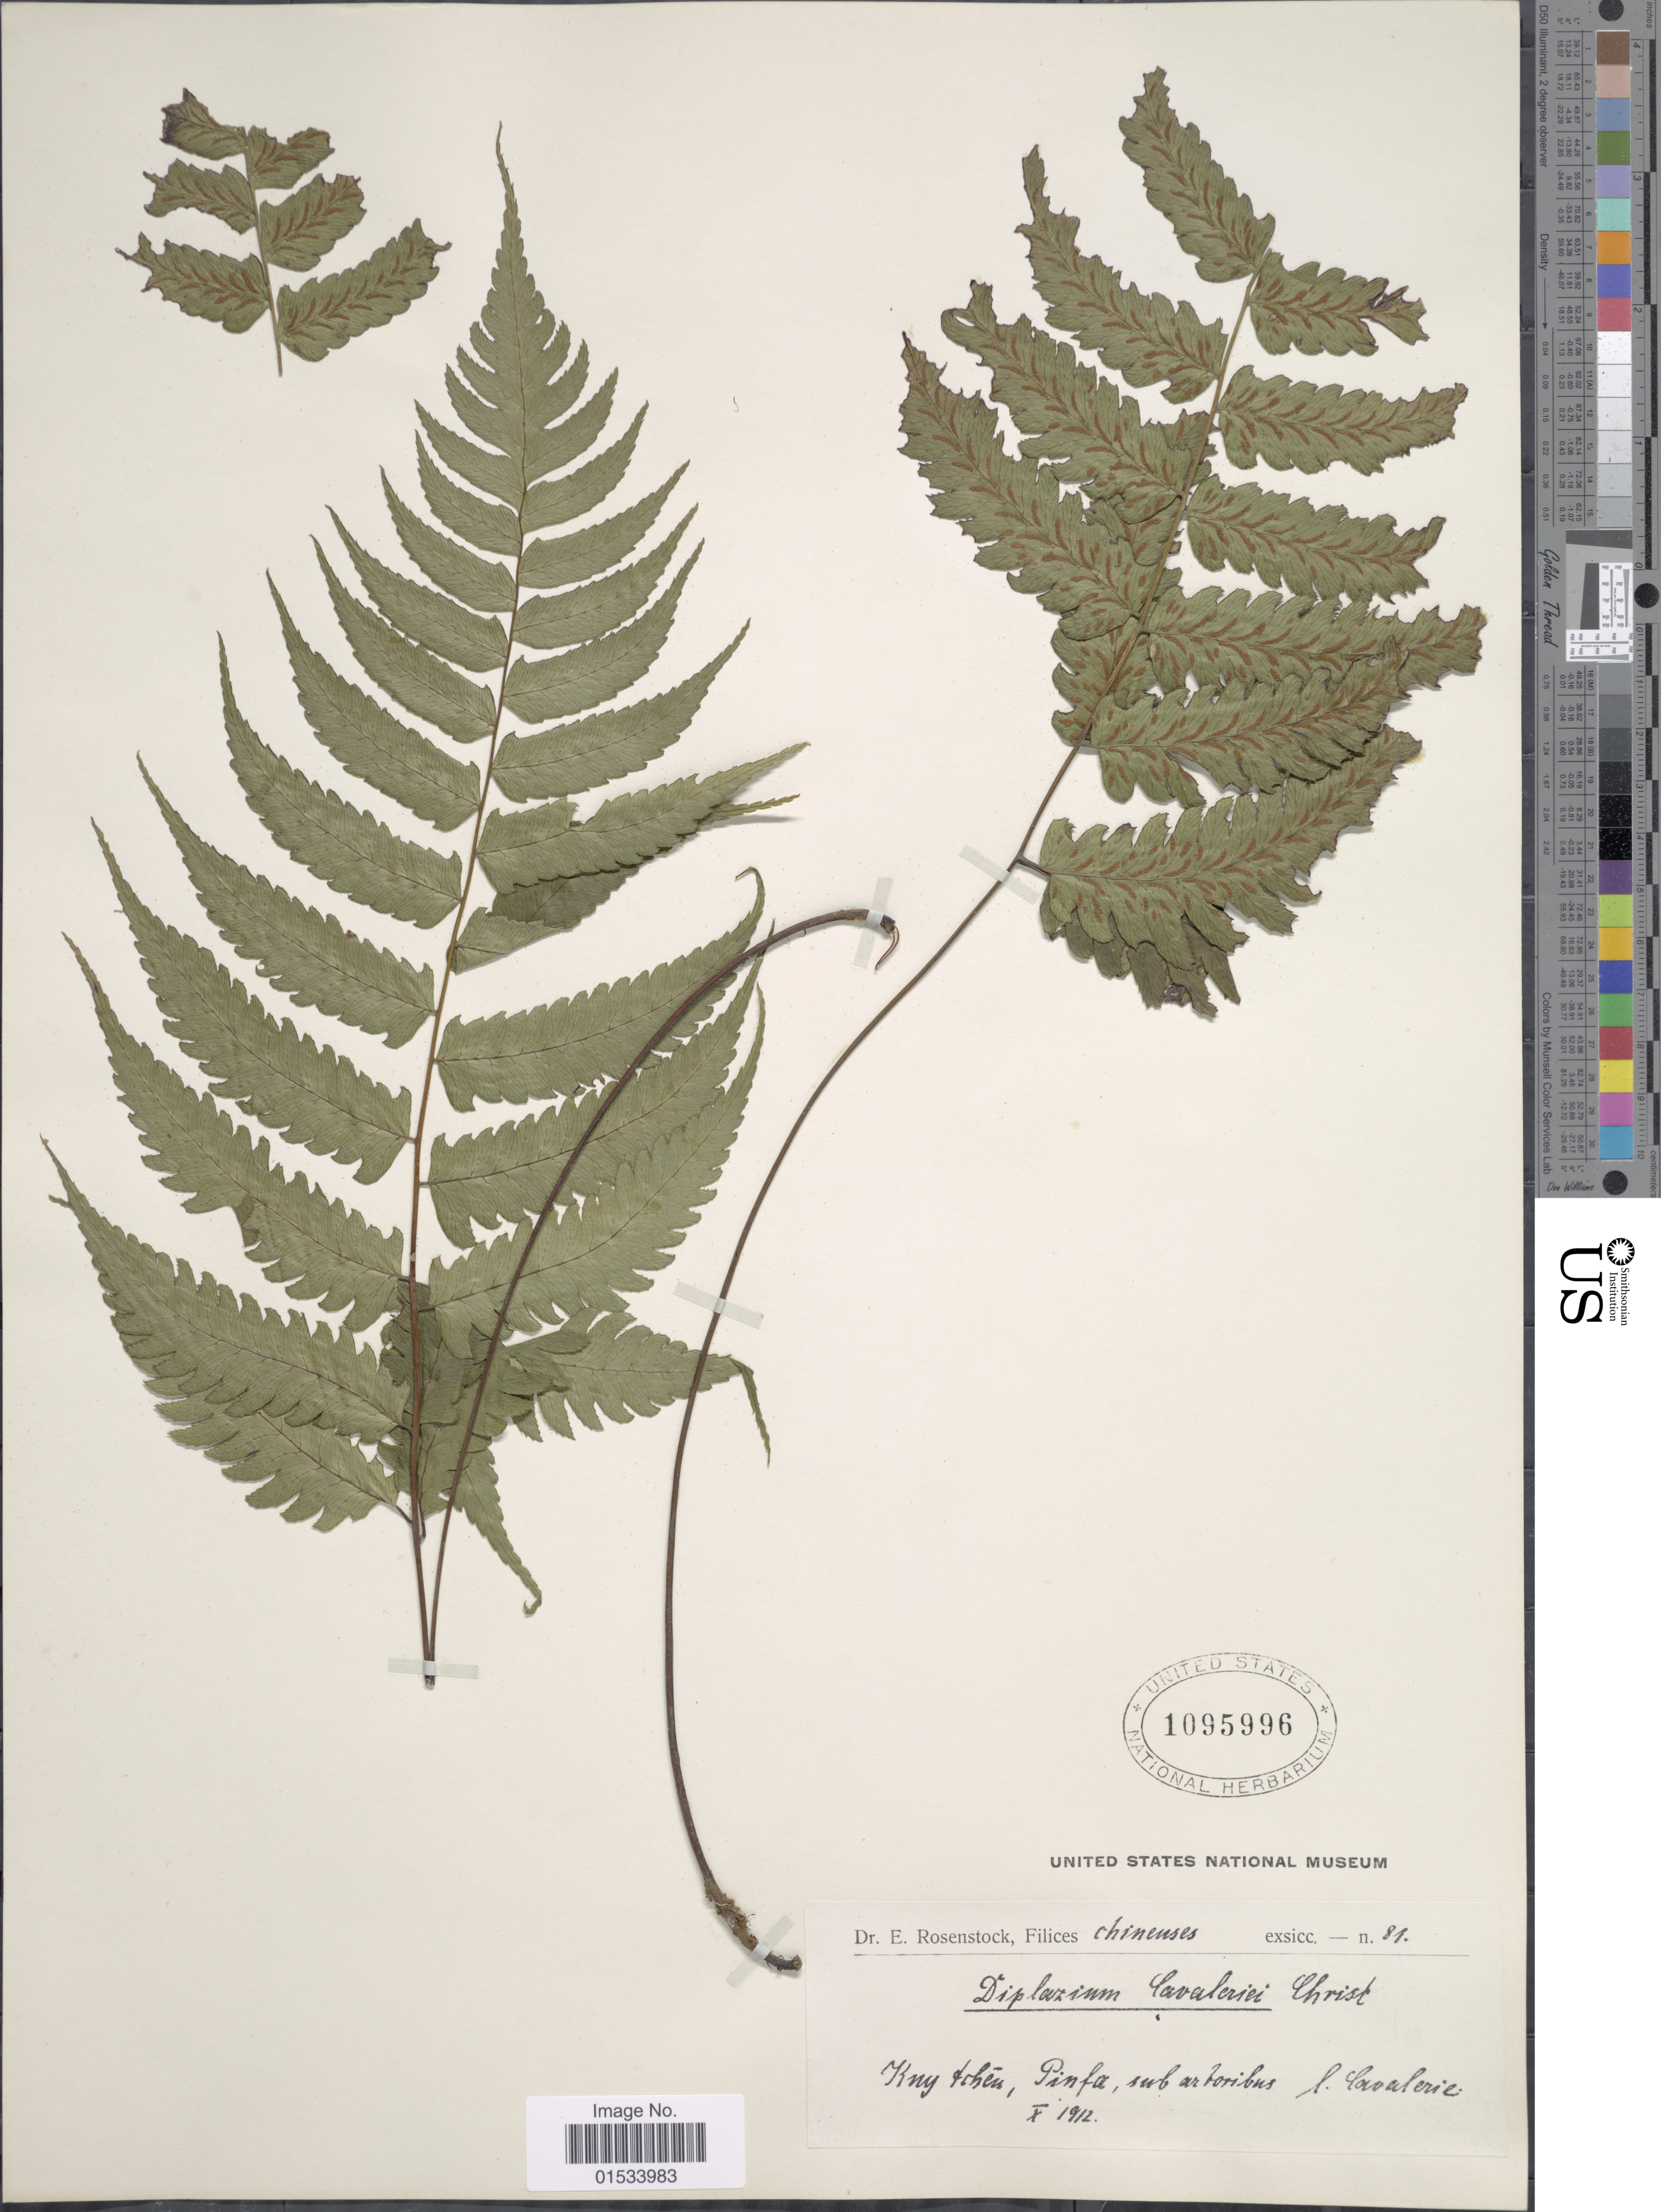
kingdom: Plantae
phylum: Tracheophyta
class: Polypodiopsida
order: Polypodiales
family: Athyriaceae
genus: Diplazium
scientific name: Diplazium mettenianum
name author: (Miq.) C. Chr.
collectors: -. Cavalerie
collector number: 81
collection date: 1912-10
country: China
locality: Kny Icheu, Pin fa, sub arboribus [interpreted]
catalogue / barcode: US 1095996